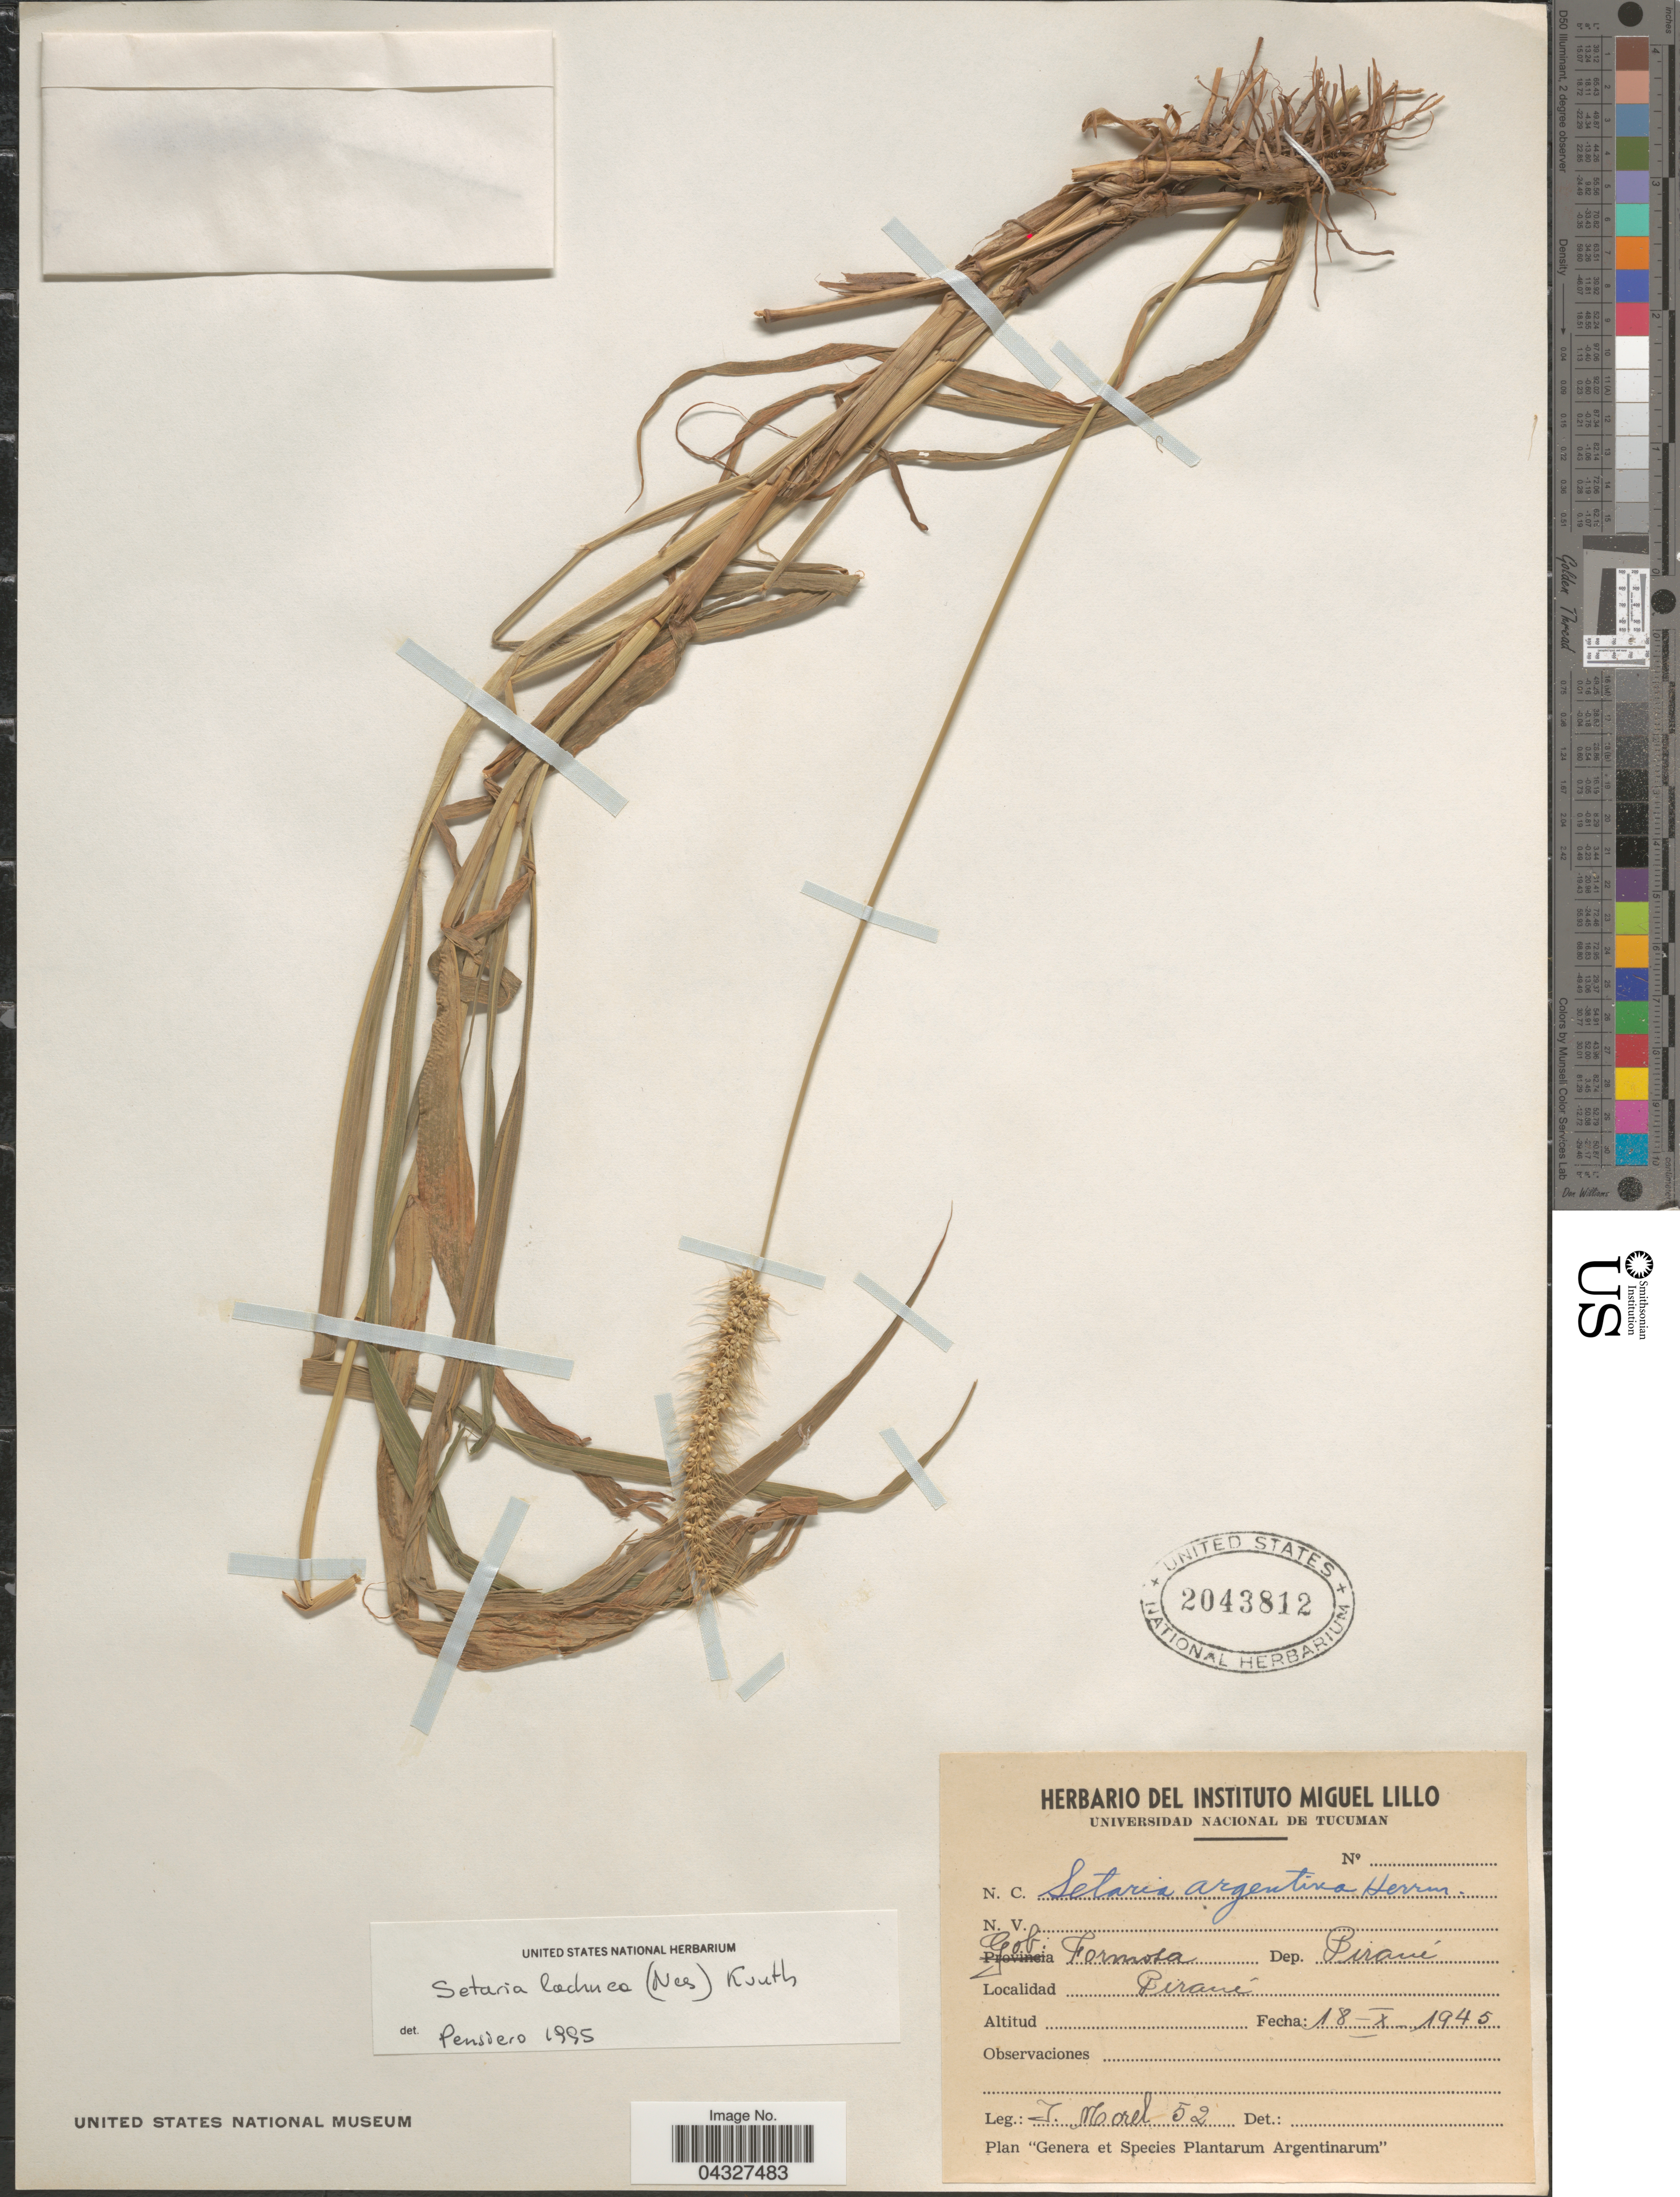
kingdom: Plantae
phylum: Tracheophyta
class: Liliopsida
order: Poales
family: Poaceae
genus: Setaria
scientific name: Setaria lachnea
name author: (Nees) Kunth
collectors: I. Morel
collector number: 52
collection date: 1945-10-18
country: Argentina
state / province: Formosa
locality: Gob. Formosa. Dep. Piraní. Piraní.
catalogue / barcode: US 2043812